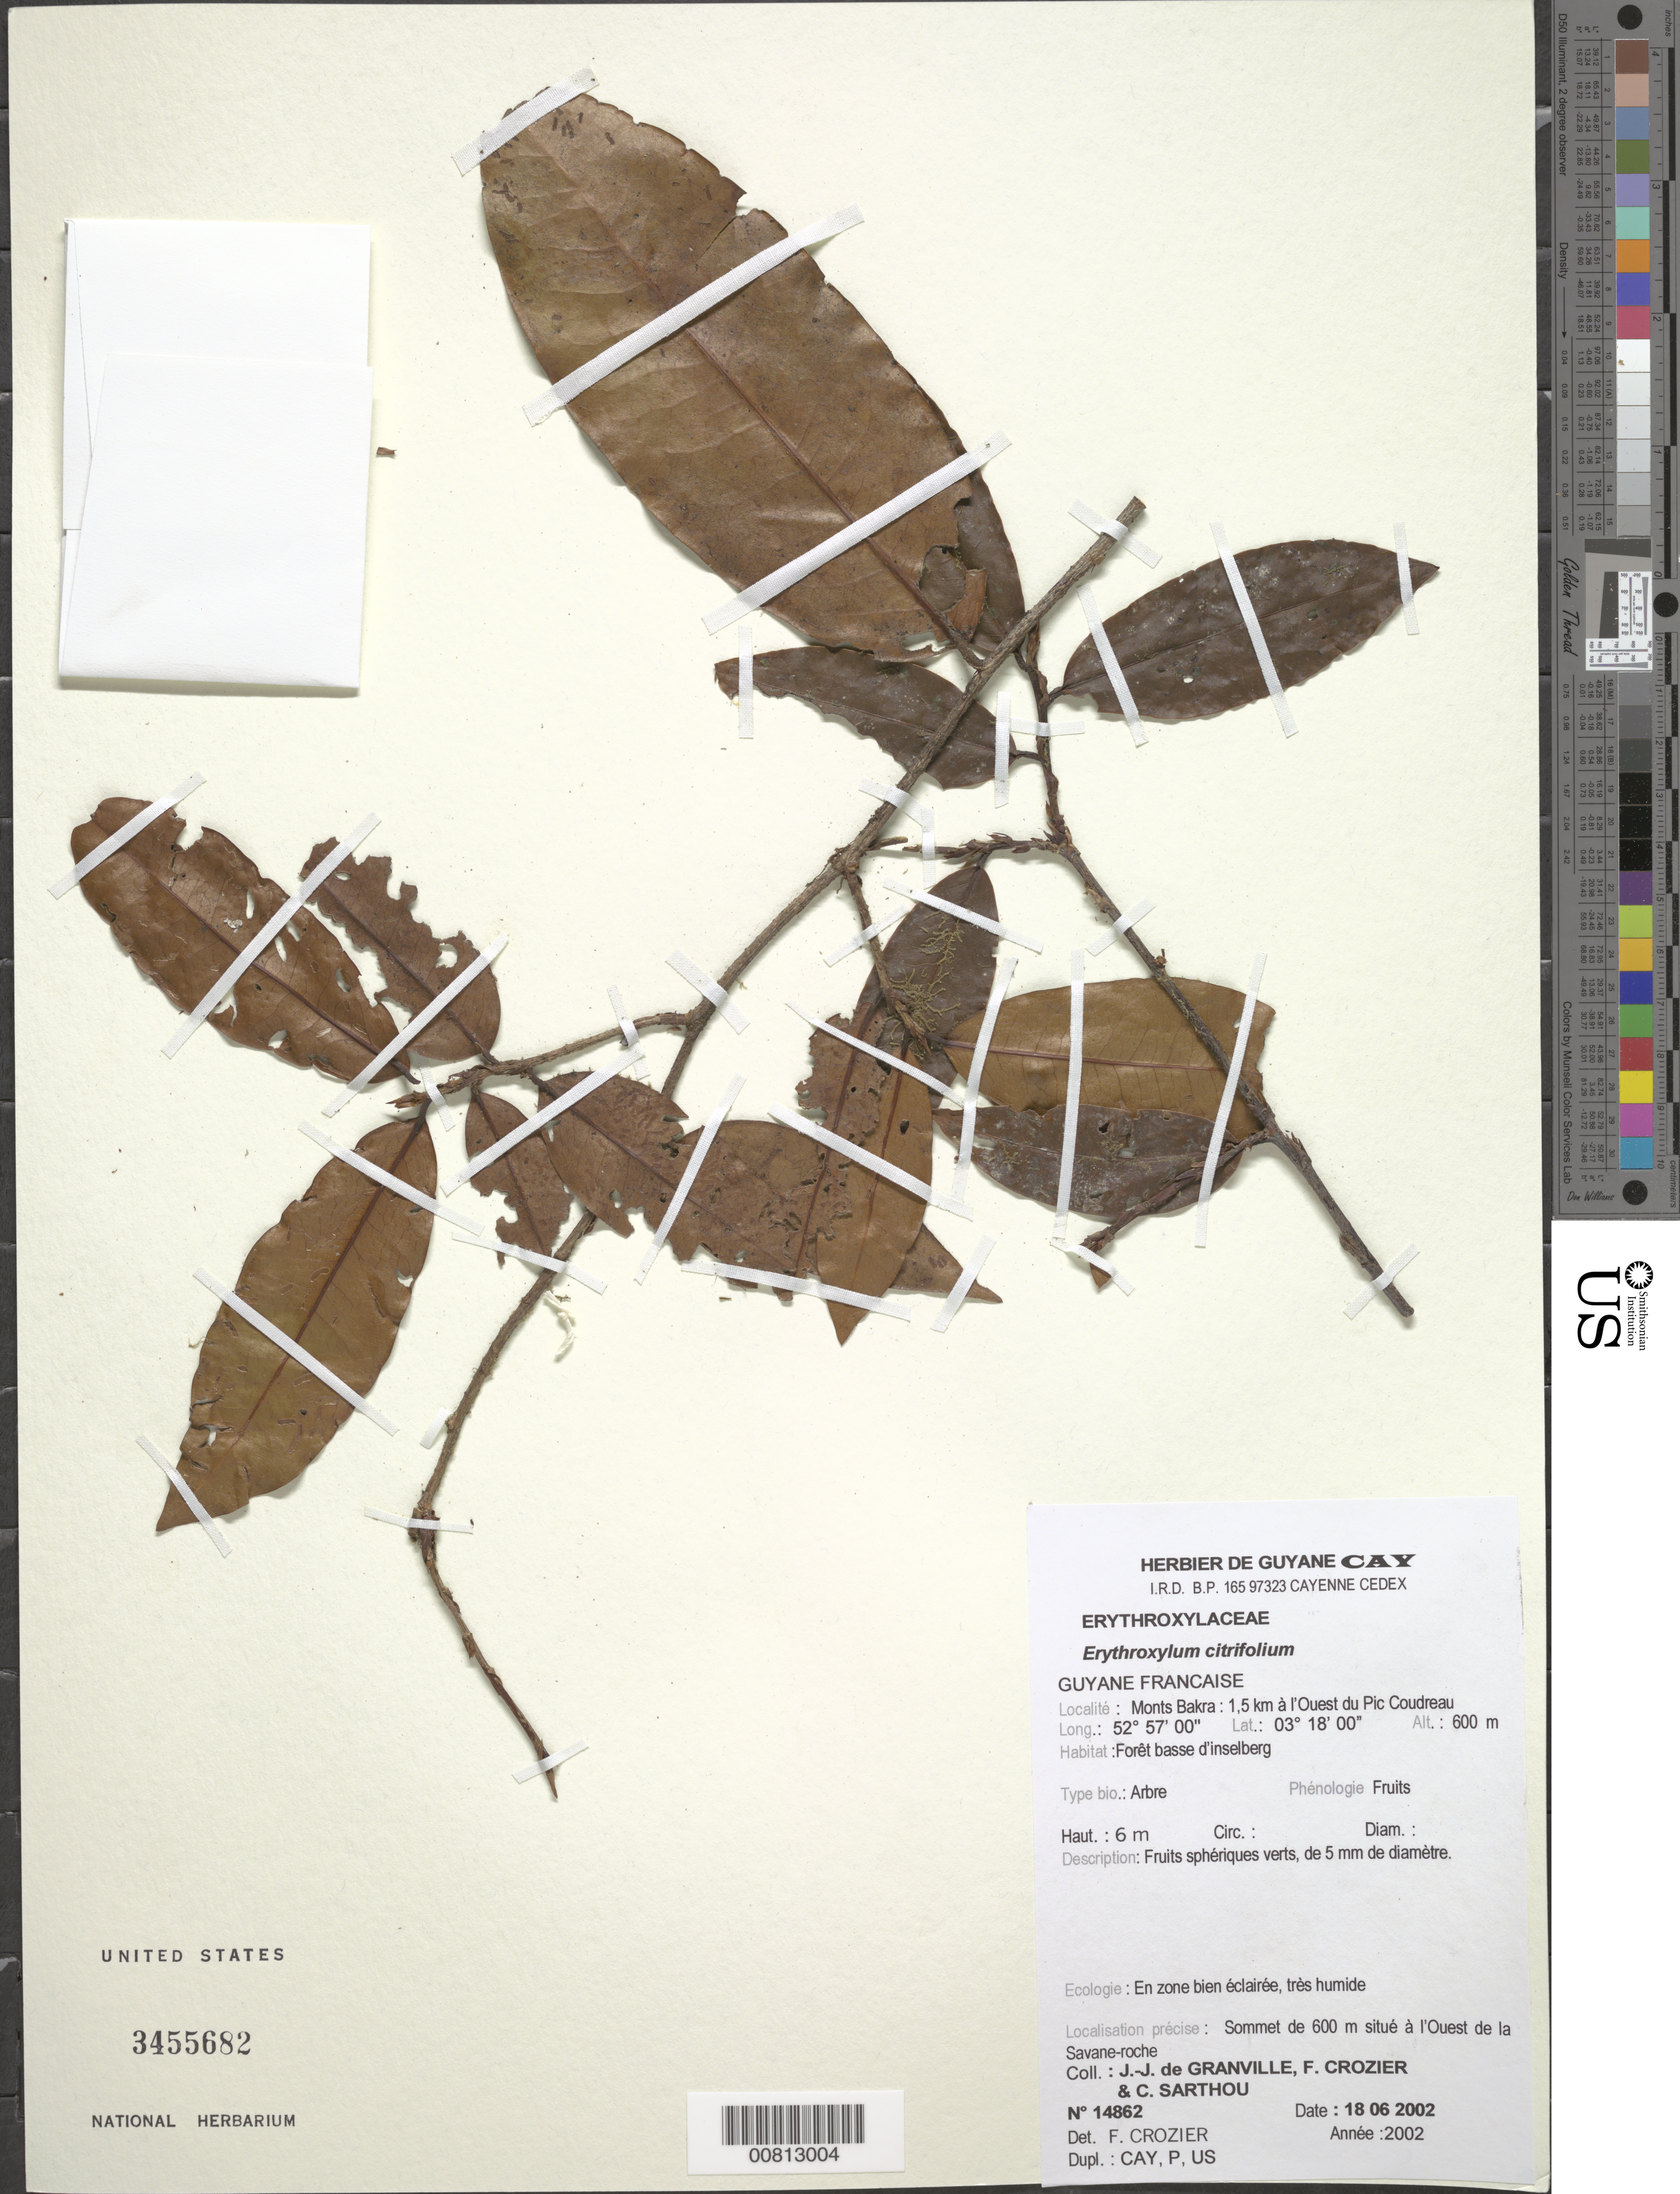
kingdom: Plantae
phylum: Tracheophyta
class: Magnoliopsida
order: Malpighiales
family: Erythroxylaceae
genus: Erythroxylum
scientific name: Erythroxylum citrifolium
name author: A. St.-Hil.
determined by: Crozier, F.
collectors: J.-J. de Granville, F. Crozier & C. Sarthou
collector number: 14862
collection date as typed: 18-Jun-02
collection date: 2002-06-18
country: French Guiana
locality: Monts Bakra, 1.5 km a l'Ouest du Pic Coudreau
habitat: Low mountain forest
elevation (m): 600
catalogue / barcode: US 3455682